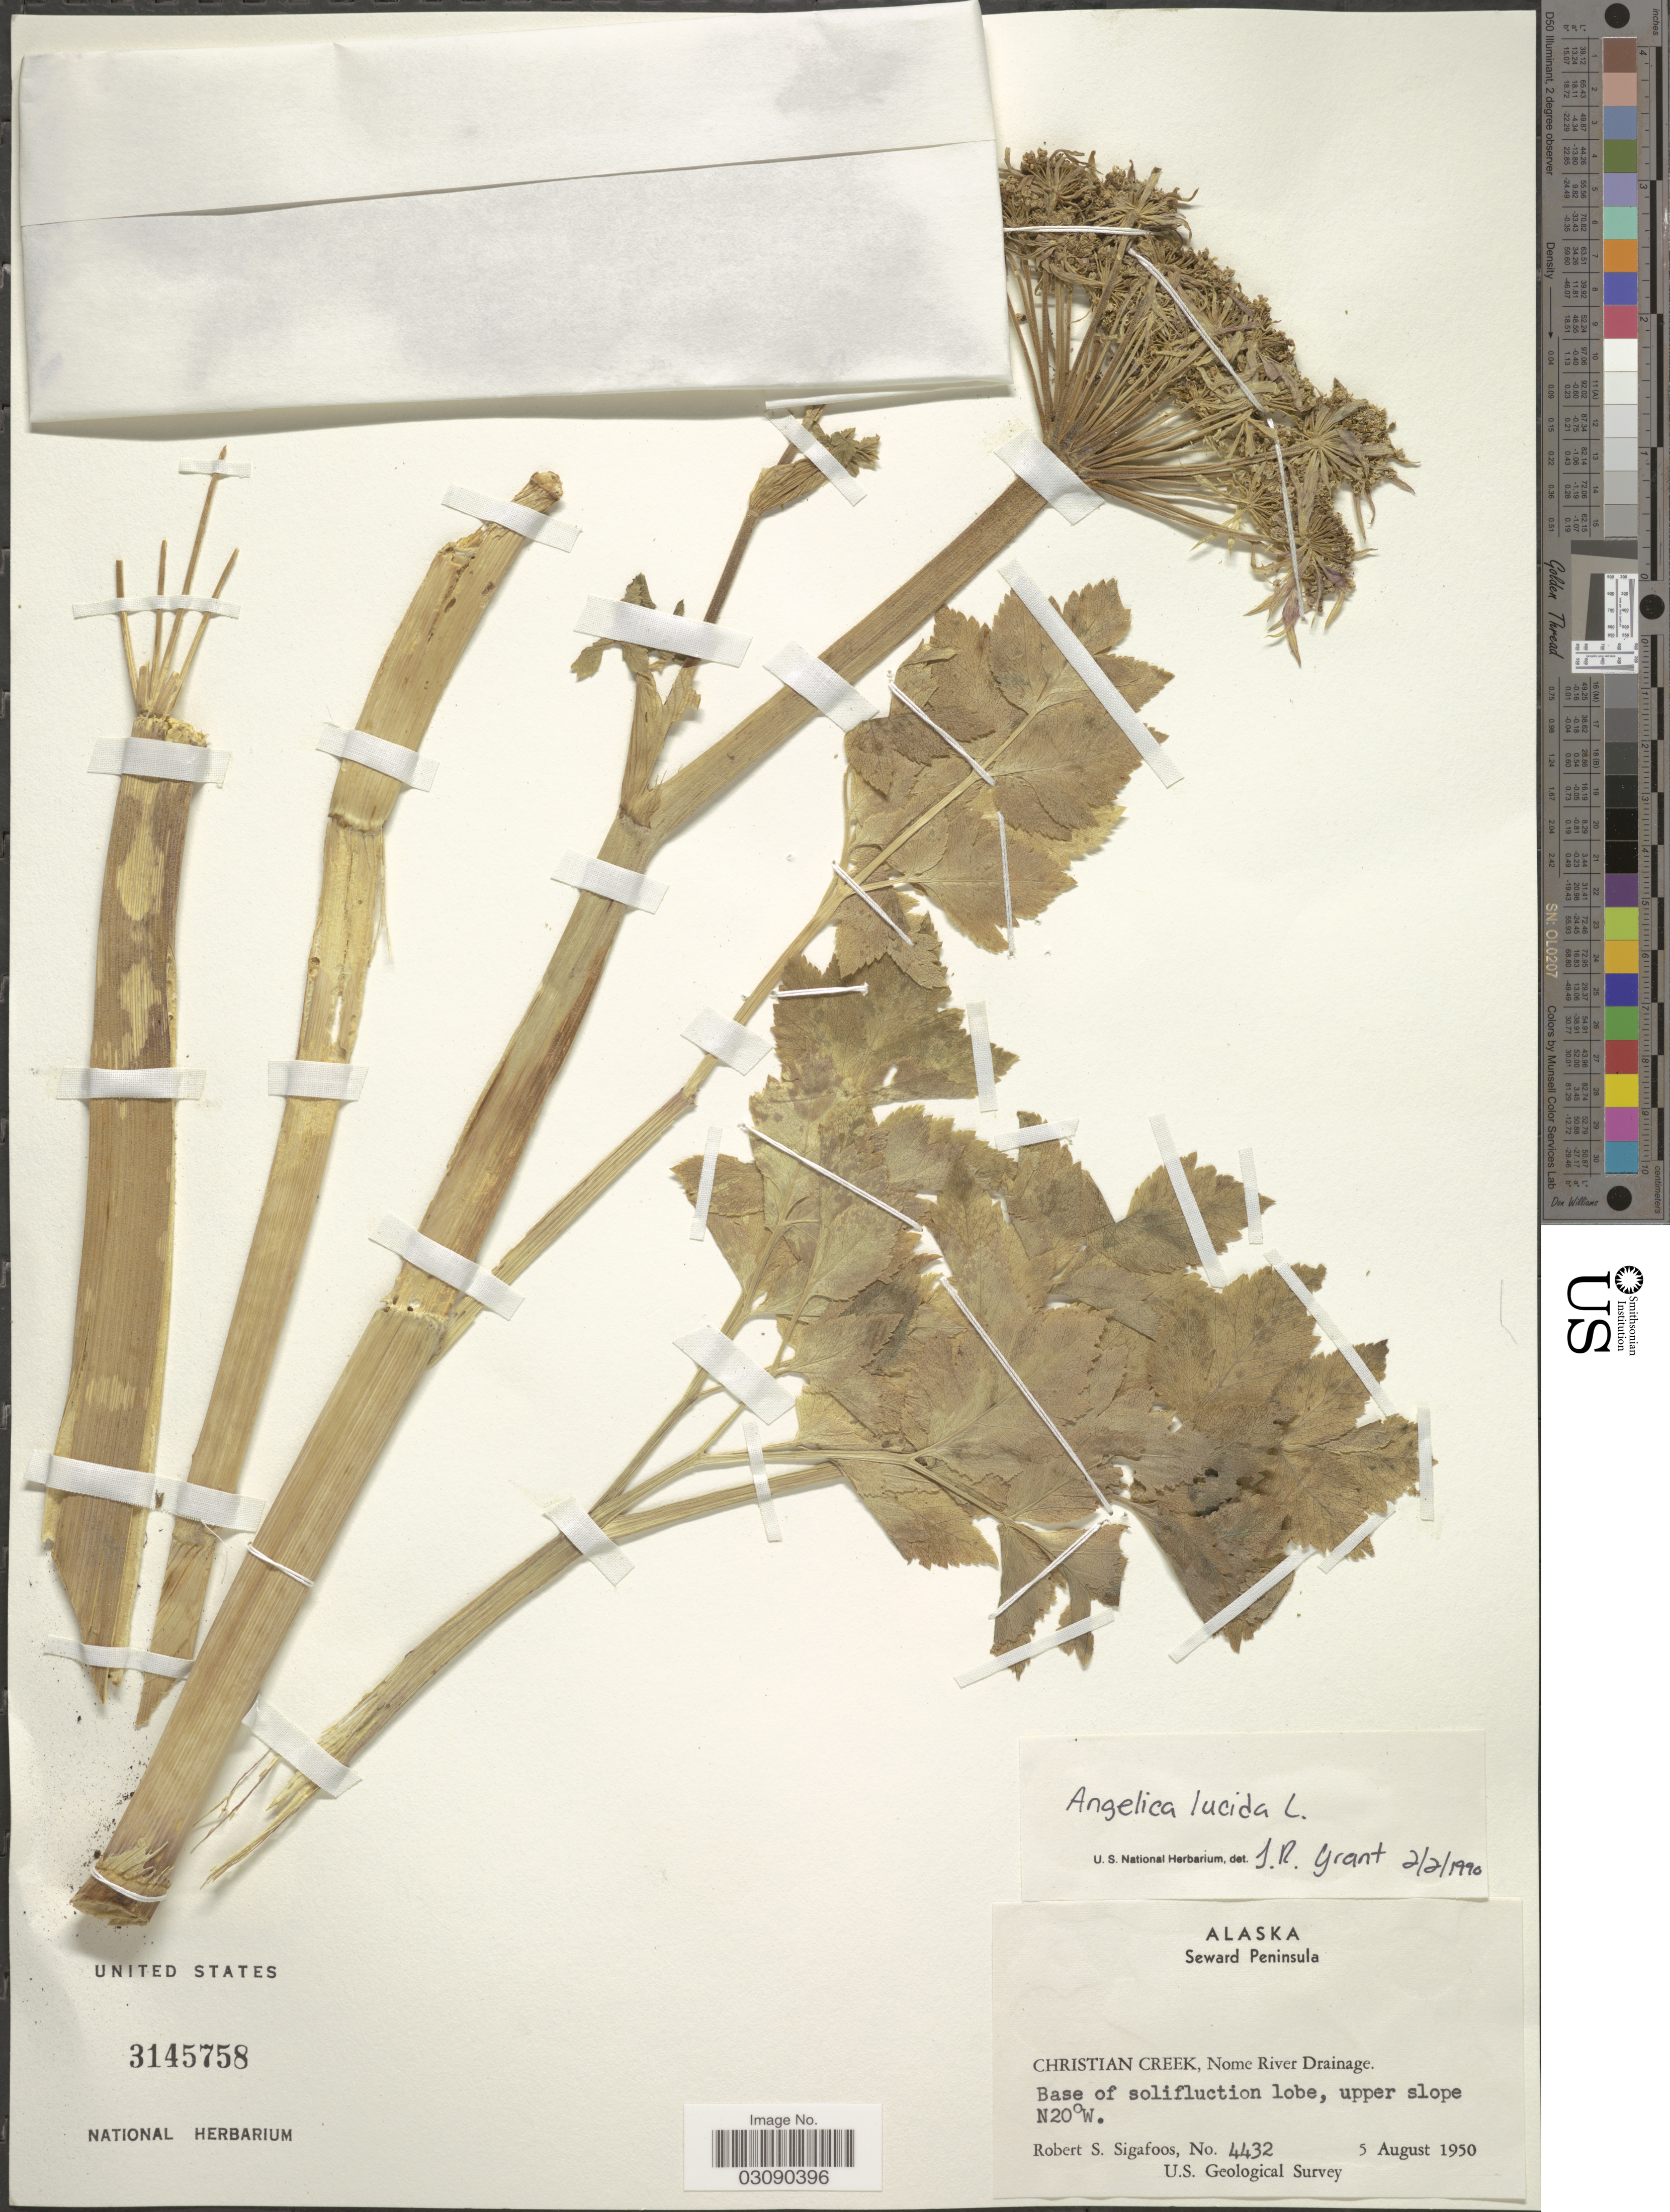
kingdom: Plantae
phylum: Tracheophyta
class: Magnoliopsida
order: Apiales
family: Apiaceae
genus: Angelica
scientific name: Angelica lucida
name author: L.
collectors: R. Sigafoos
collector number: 4432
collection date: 1950-08-05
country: United States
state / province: Alaska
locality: Seward Peninsula, Christian Creek, Nome River Drainage. Base of solifluction lobe, upper slope N20°W.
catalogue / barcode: US 3145758